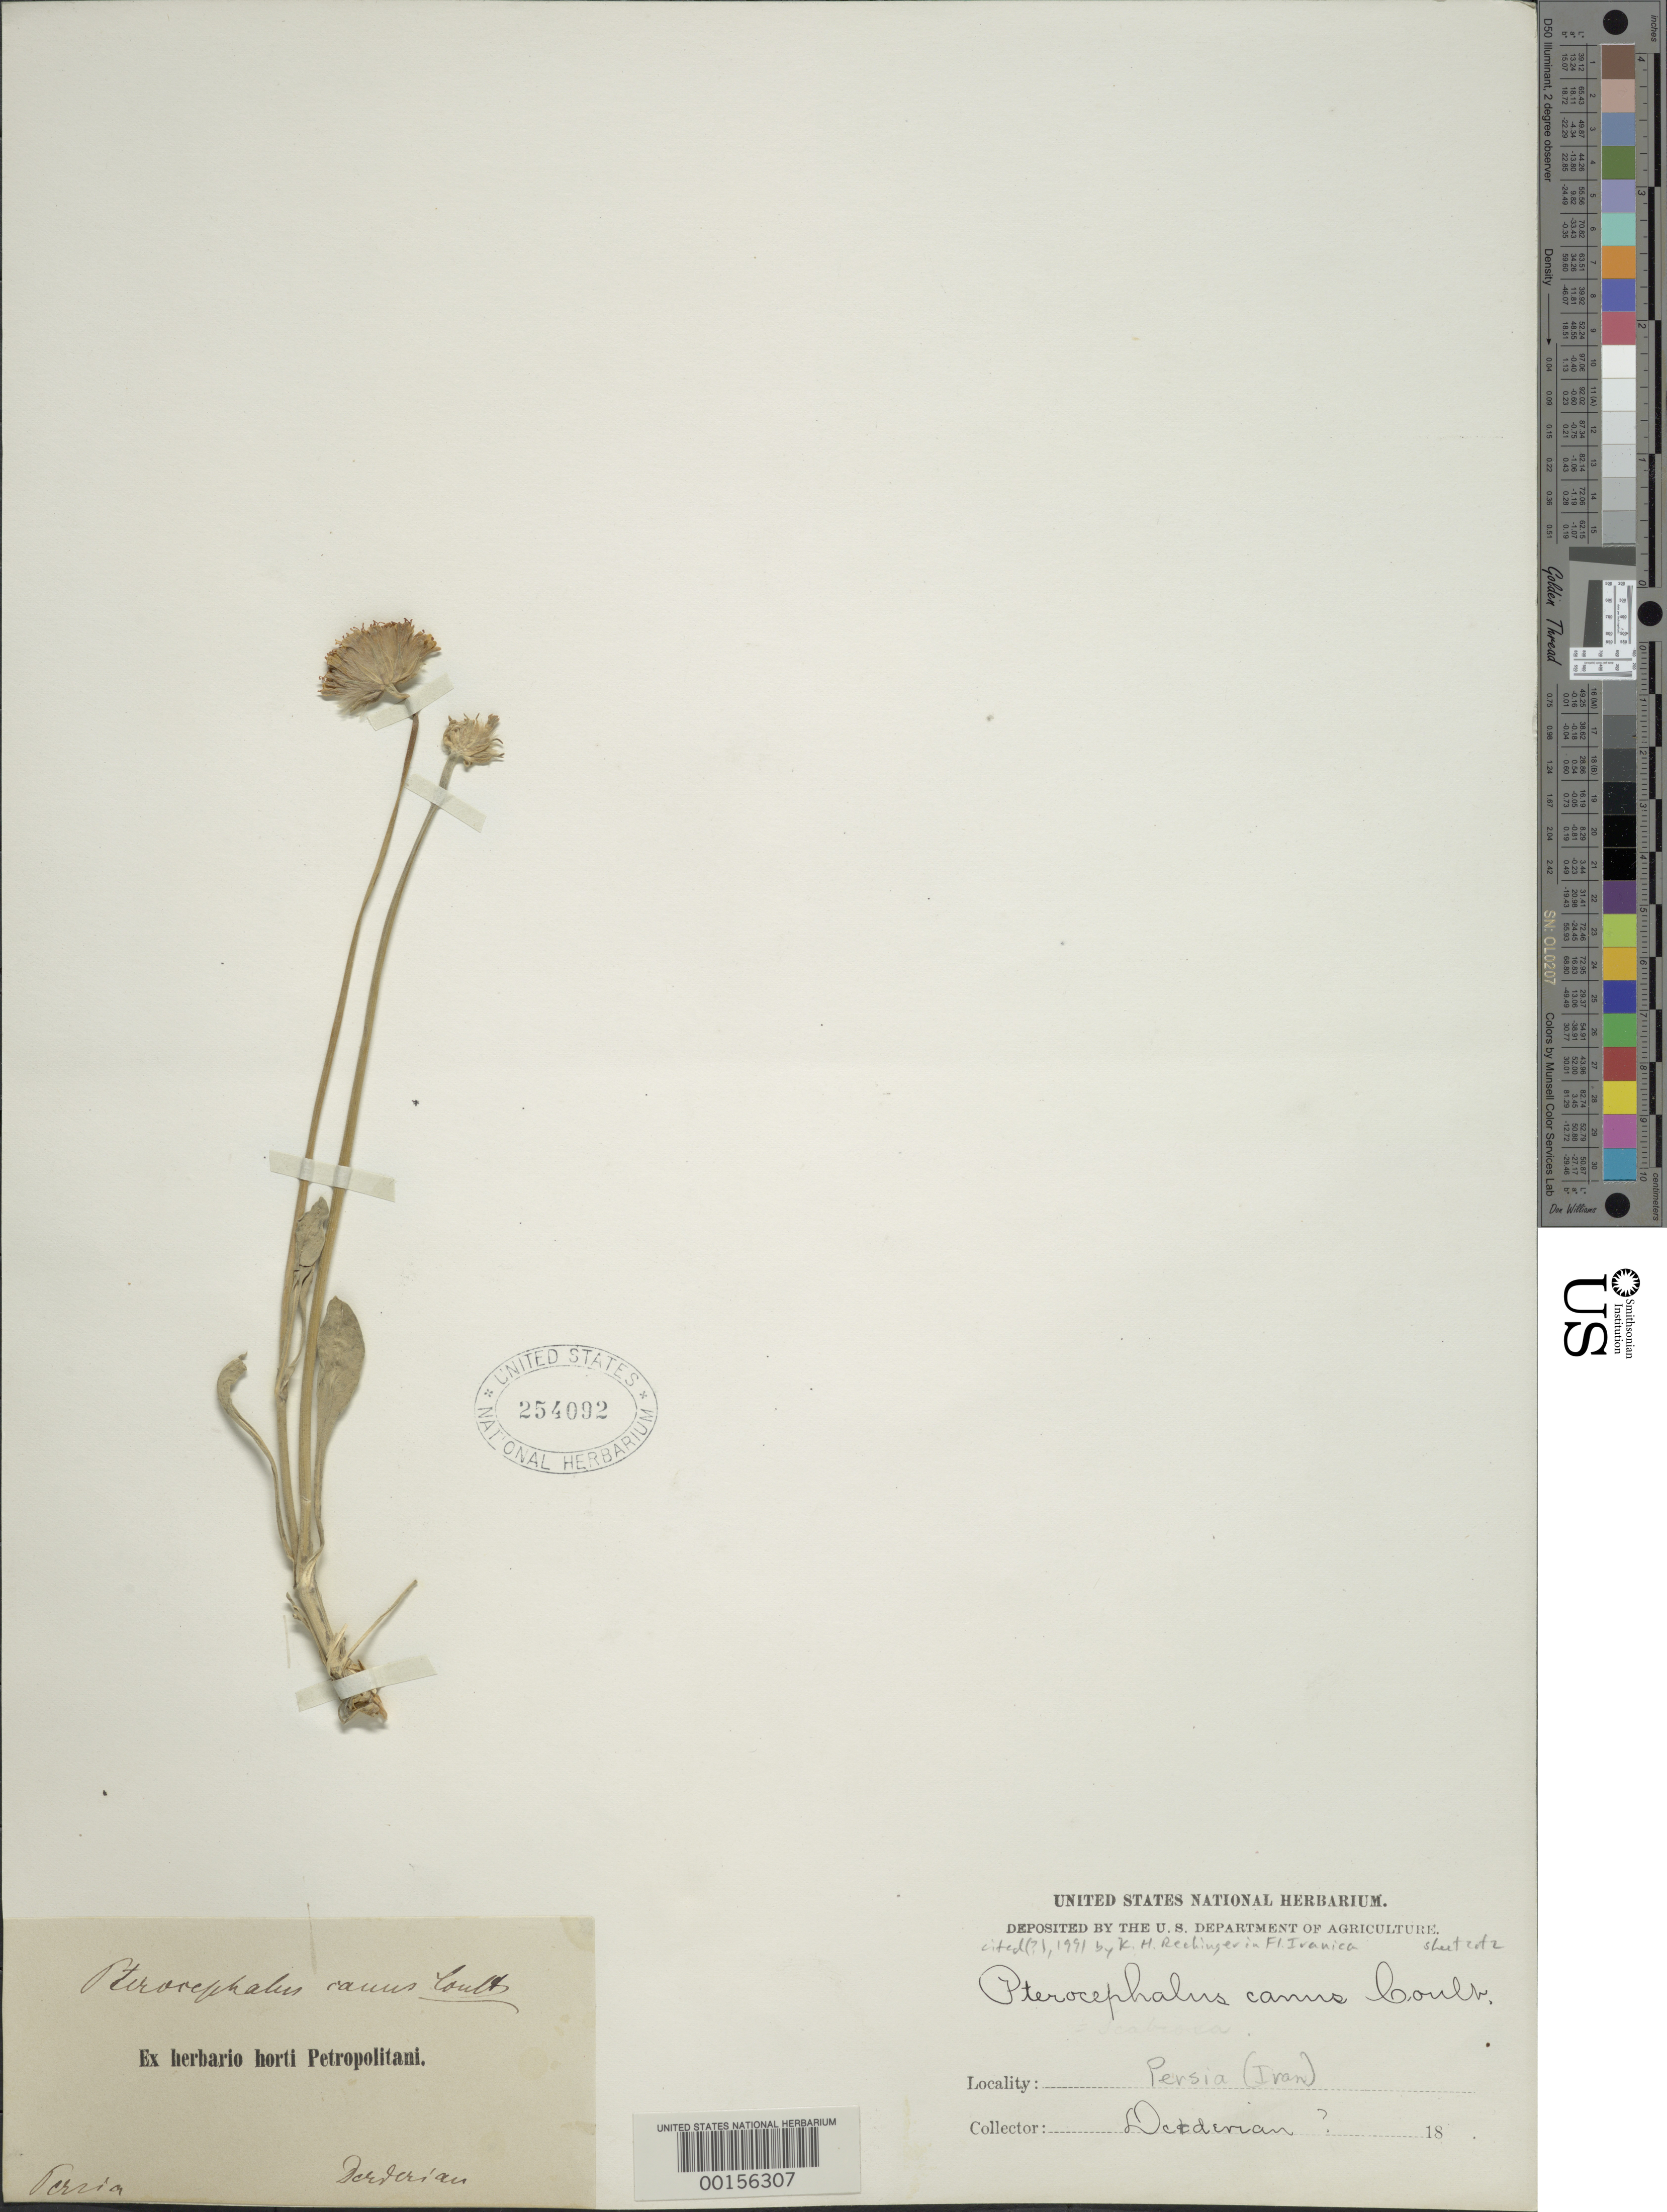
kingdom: Plantae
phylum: Tracheophyta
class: Magnoliopsida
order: Lamiales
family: Acanthaceae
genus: Pteracanthus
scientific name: Pteracanthus canus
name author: Coult. ex DC.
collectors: -. Derderian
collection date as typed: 188-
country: Iran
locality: Persia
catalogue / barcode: US 254092